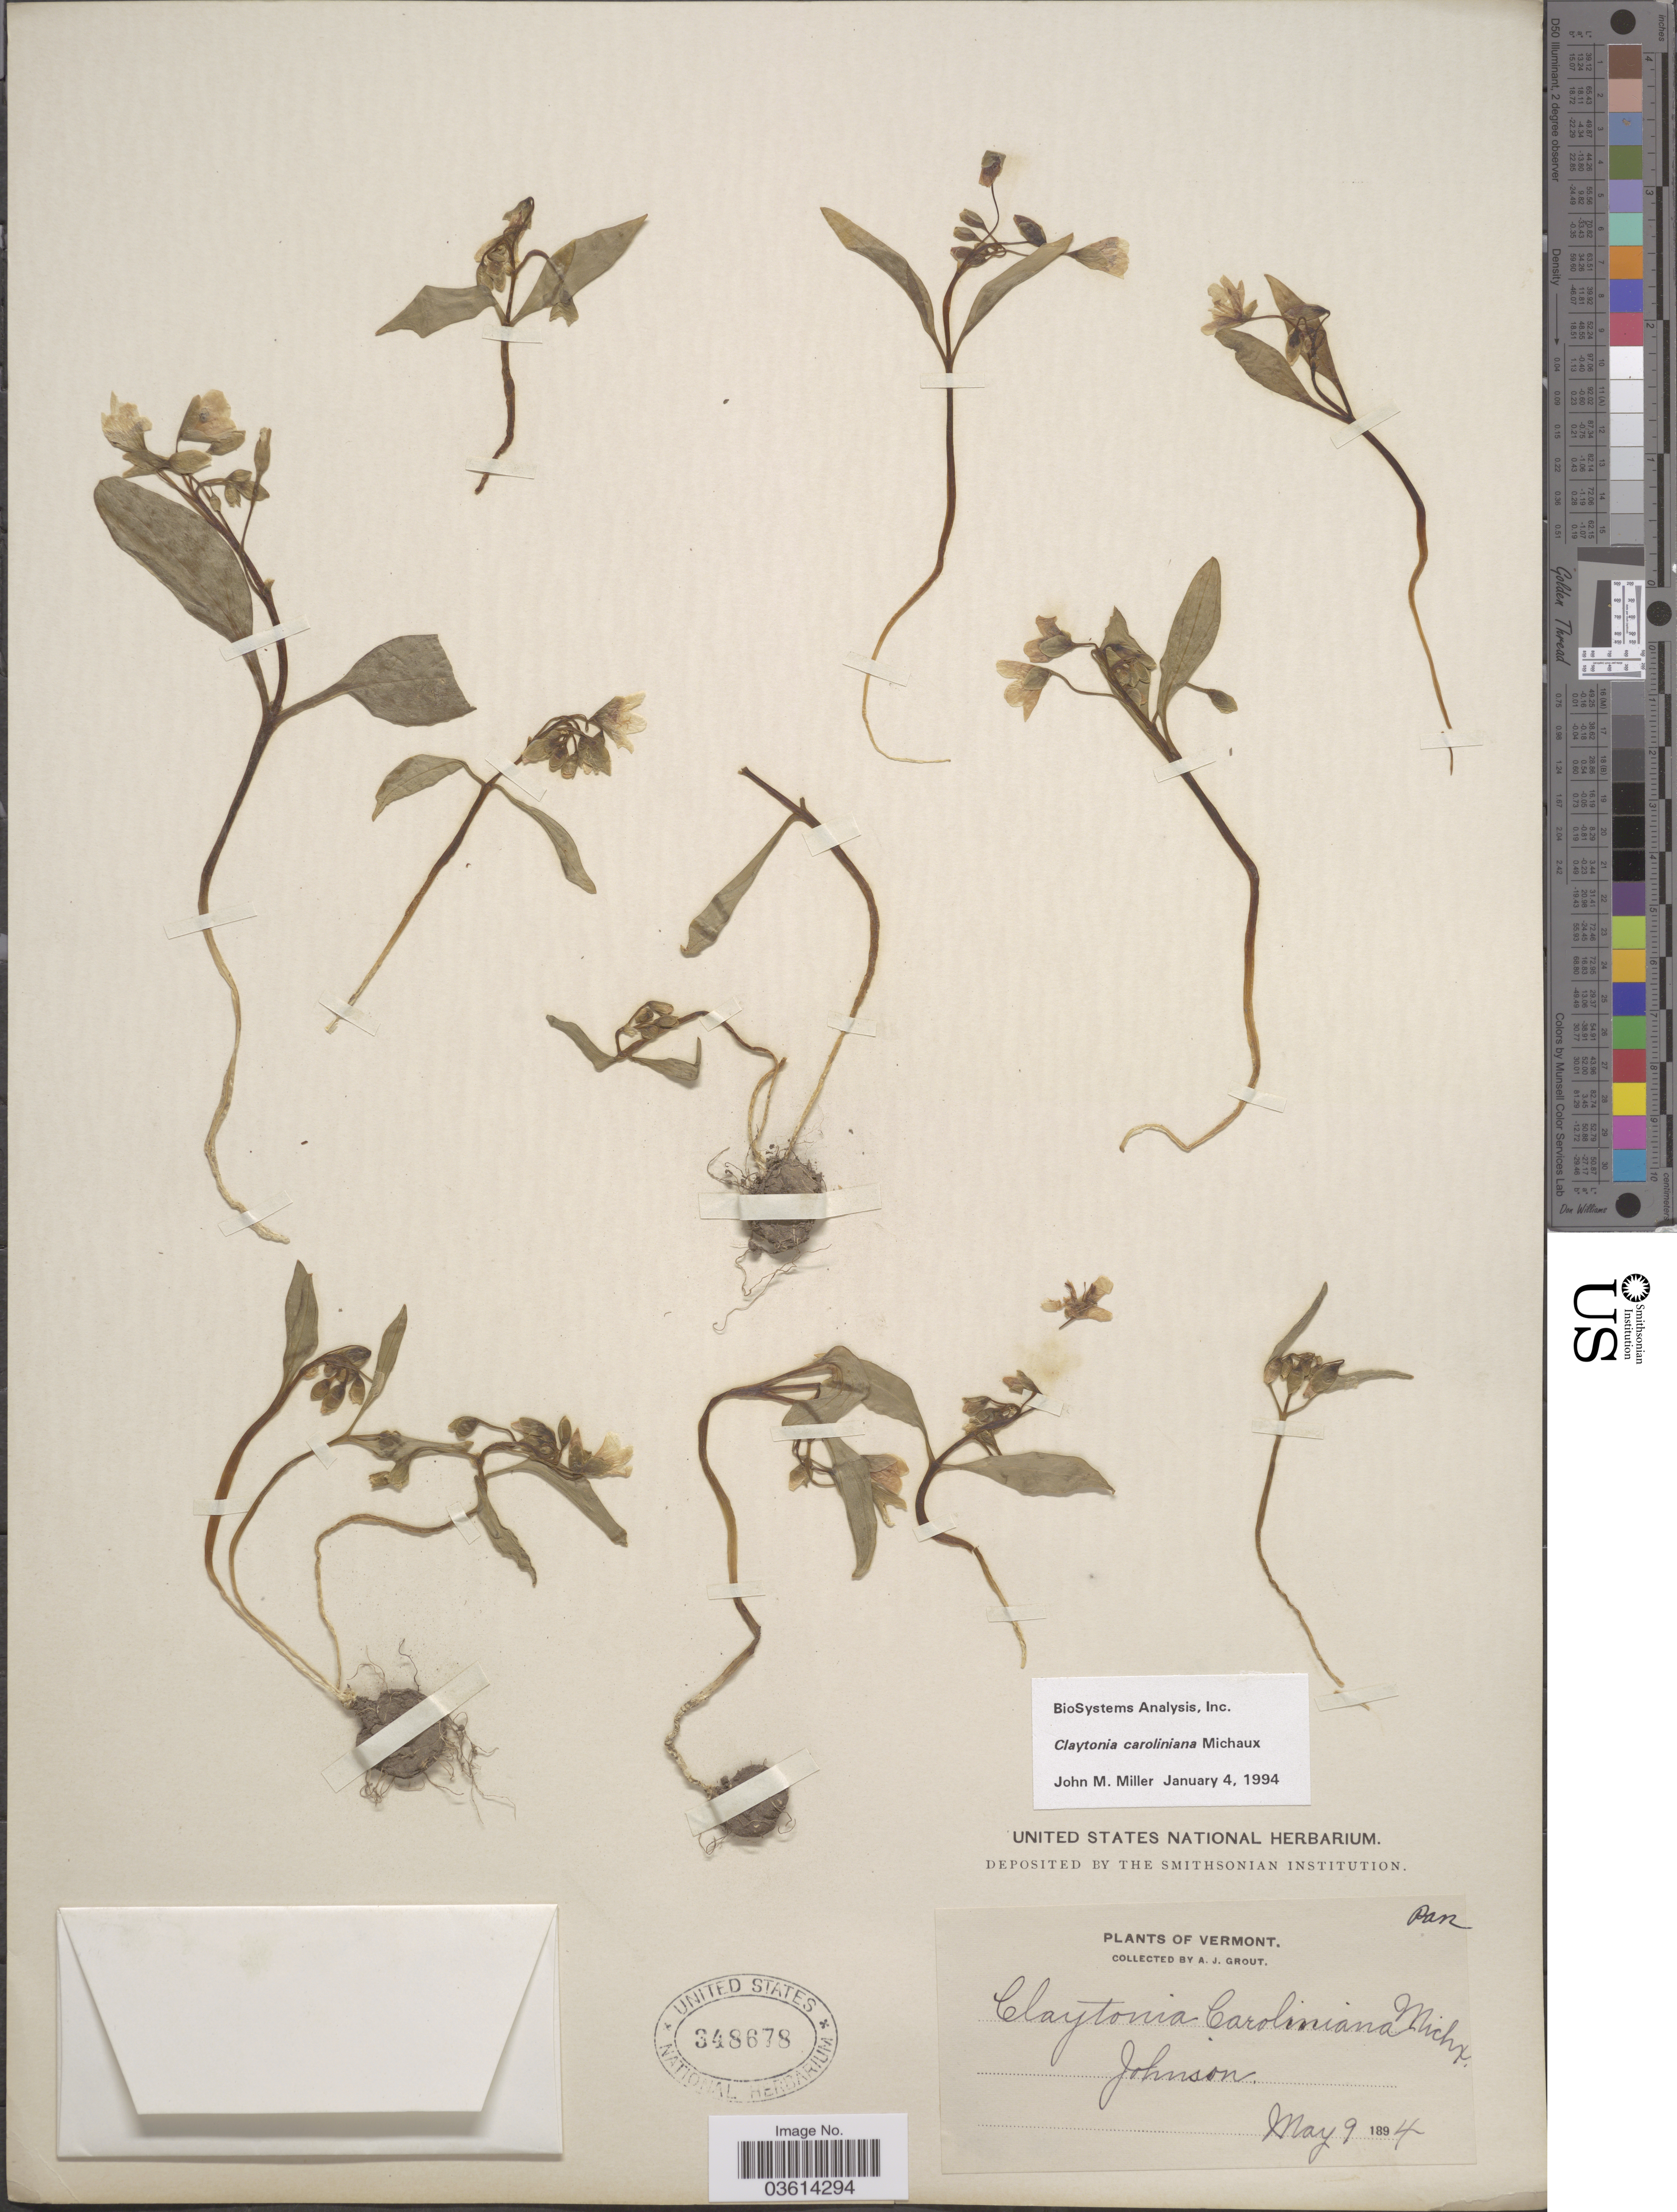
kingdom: Plantae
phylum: Tracheophyta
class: Magnoliopsida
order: Caryophyllales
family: Montiaceae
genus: Claytonia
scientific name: Claytonia caroliniana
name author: Michx.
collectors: A. J. Grout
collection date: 1894-05-09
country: United States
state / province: Vermont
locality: Johnson.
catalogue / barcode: US 348678